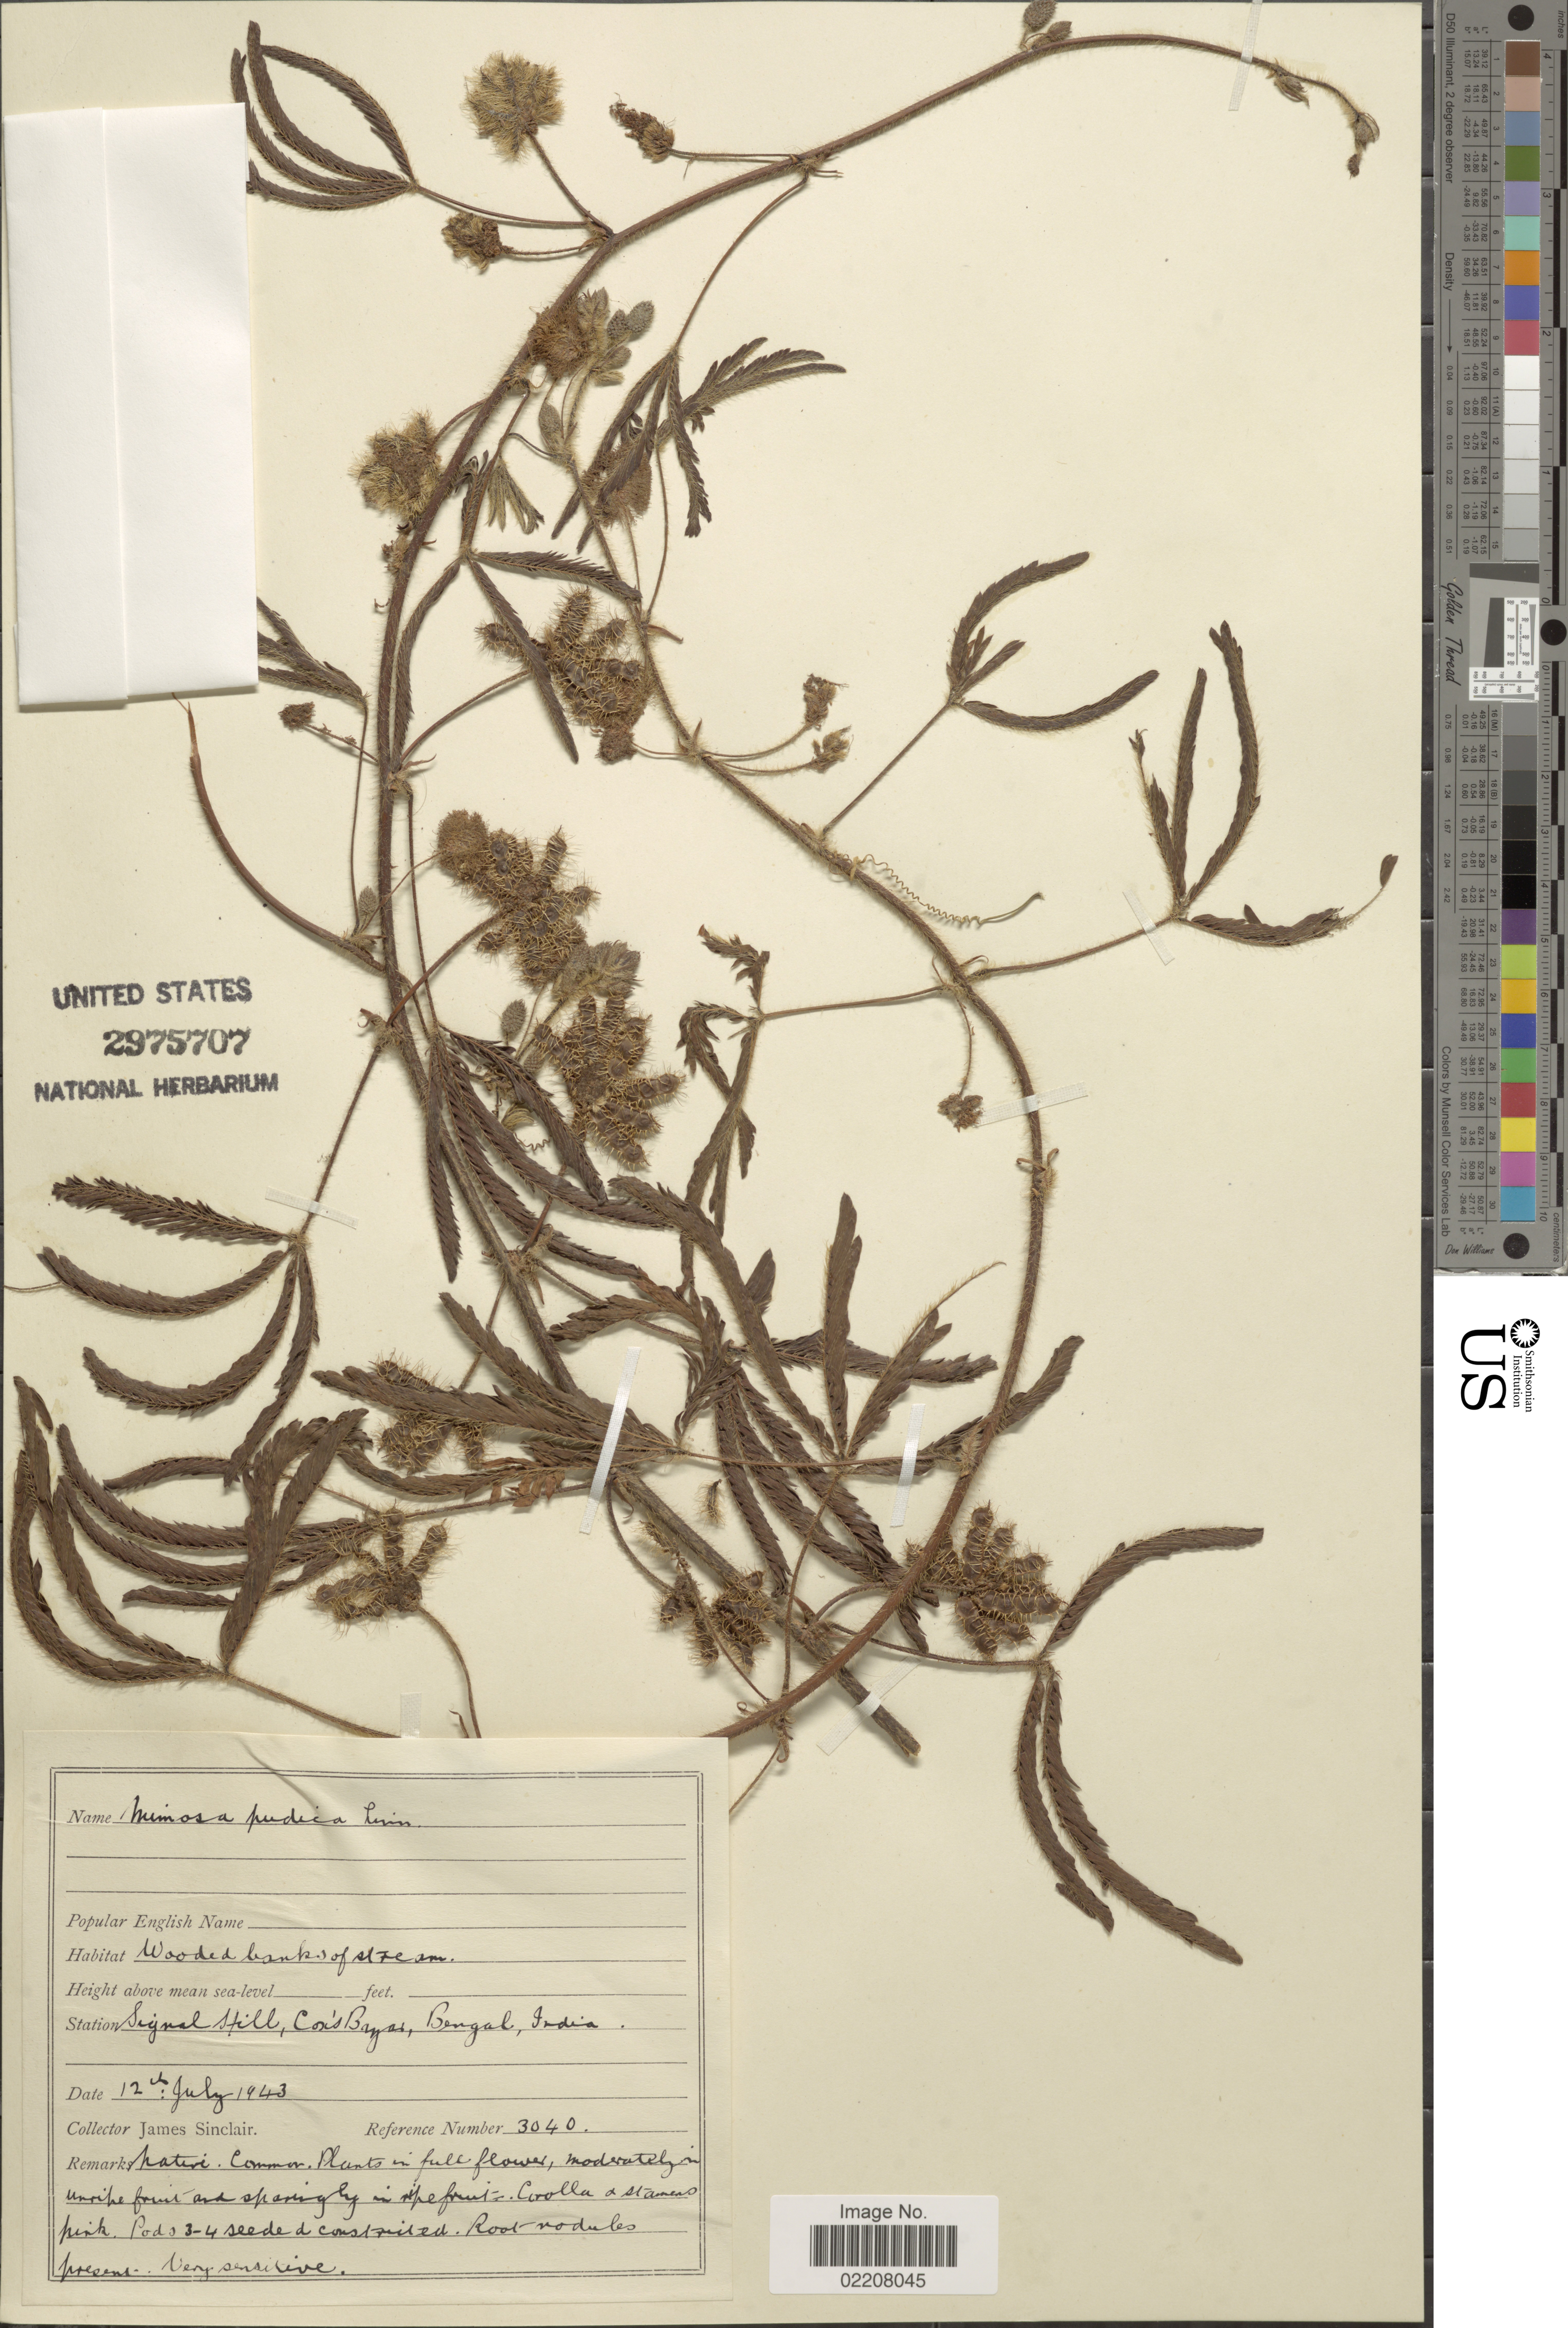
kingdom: Plantae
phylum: Tracheophyta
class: Magnoliopsida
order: Fabales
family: Fabaceae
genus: Mimosa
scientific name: Mimosa pudica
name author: L.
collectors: J. Sinclair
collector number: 3040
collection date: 1943-07-12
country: Bangladesh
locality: Signal Hill, Cox's Bazar, Bengal, wooded banks of stream.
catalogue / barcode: US 2975707